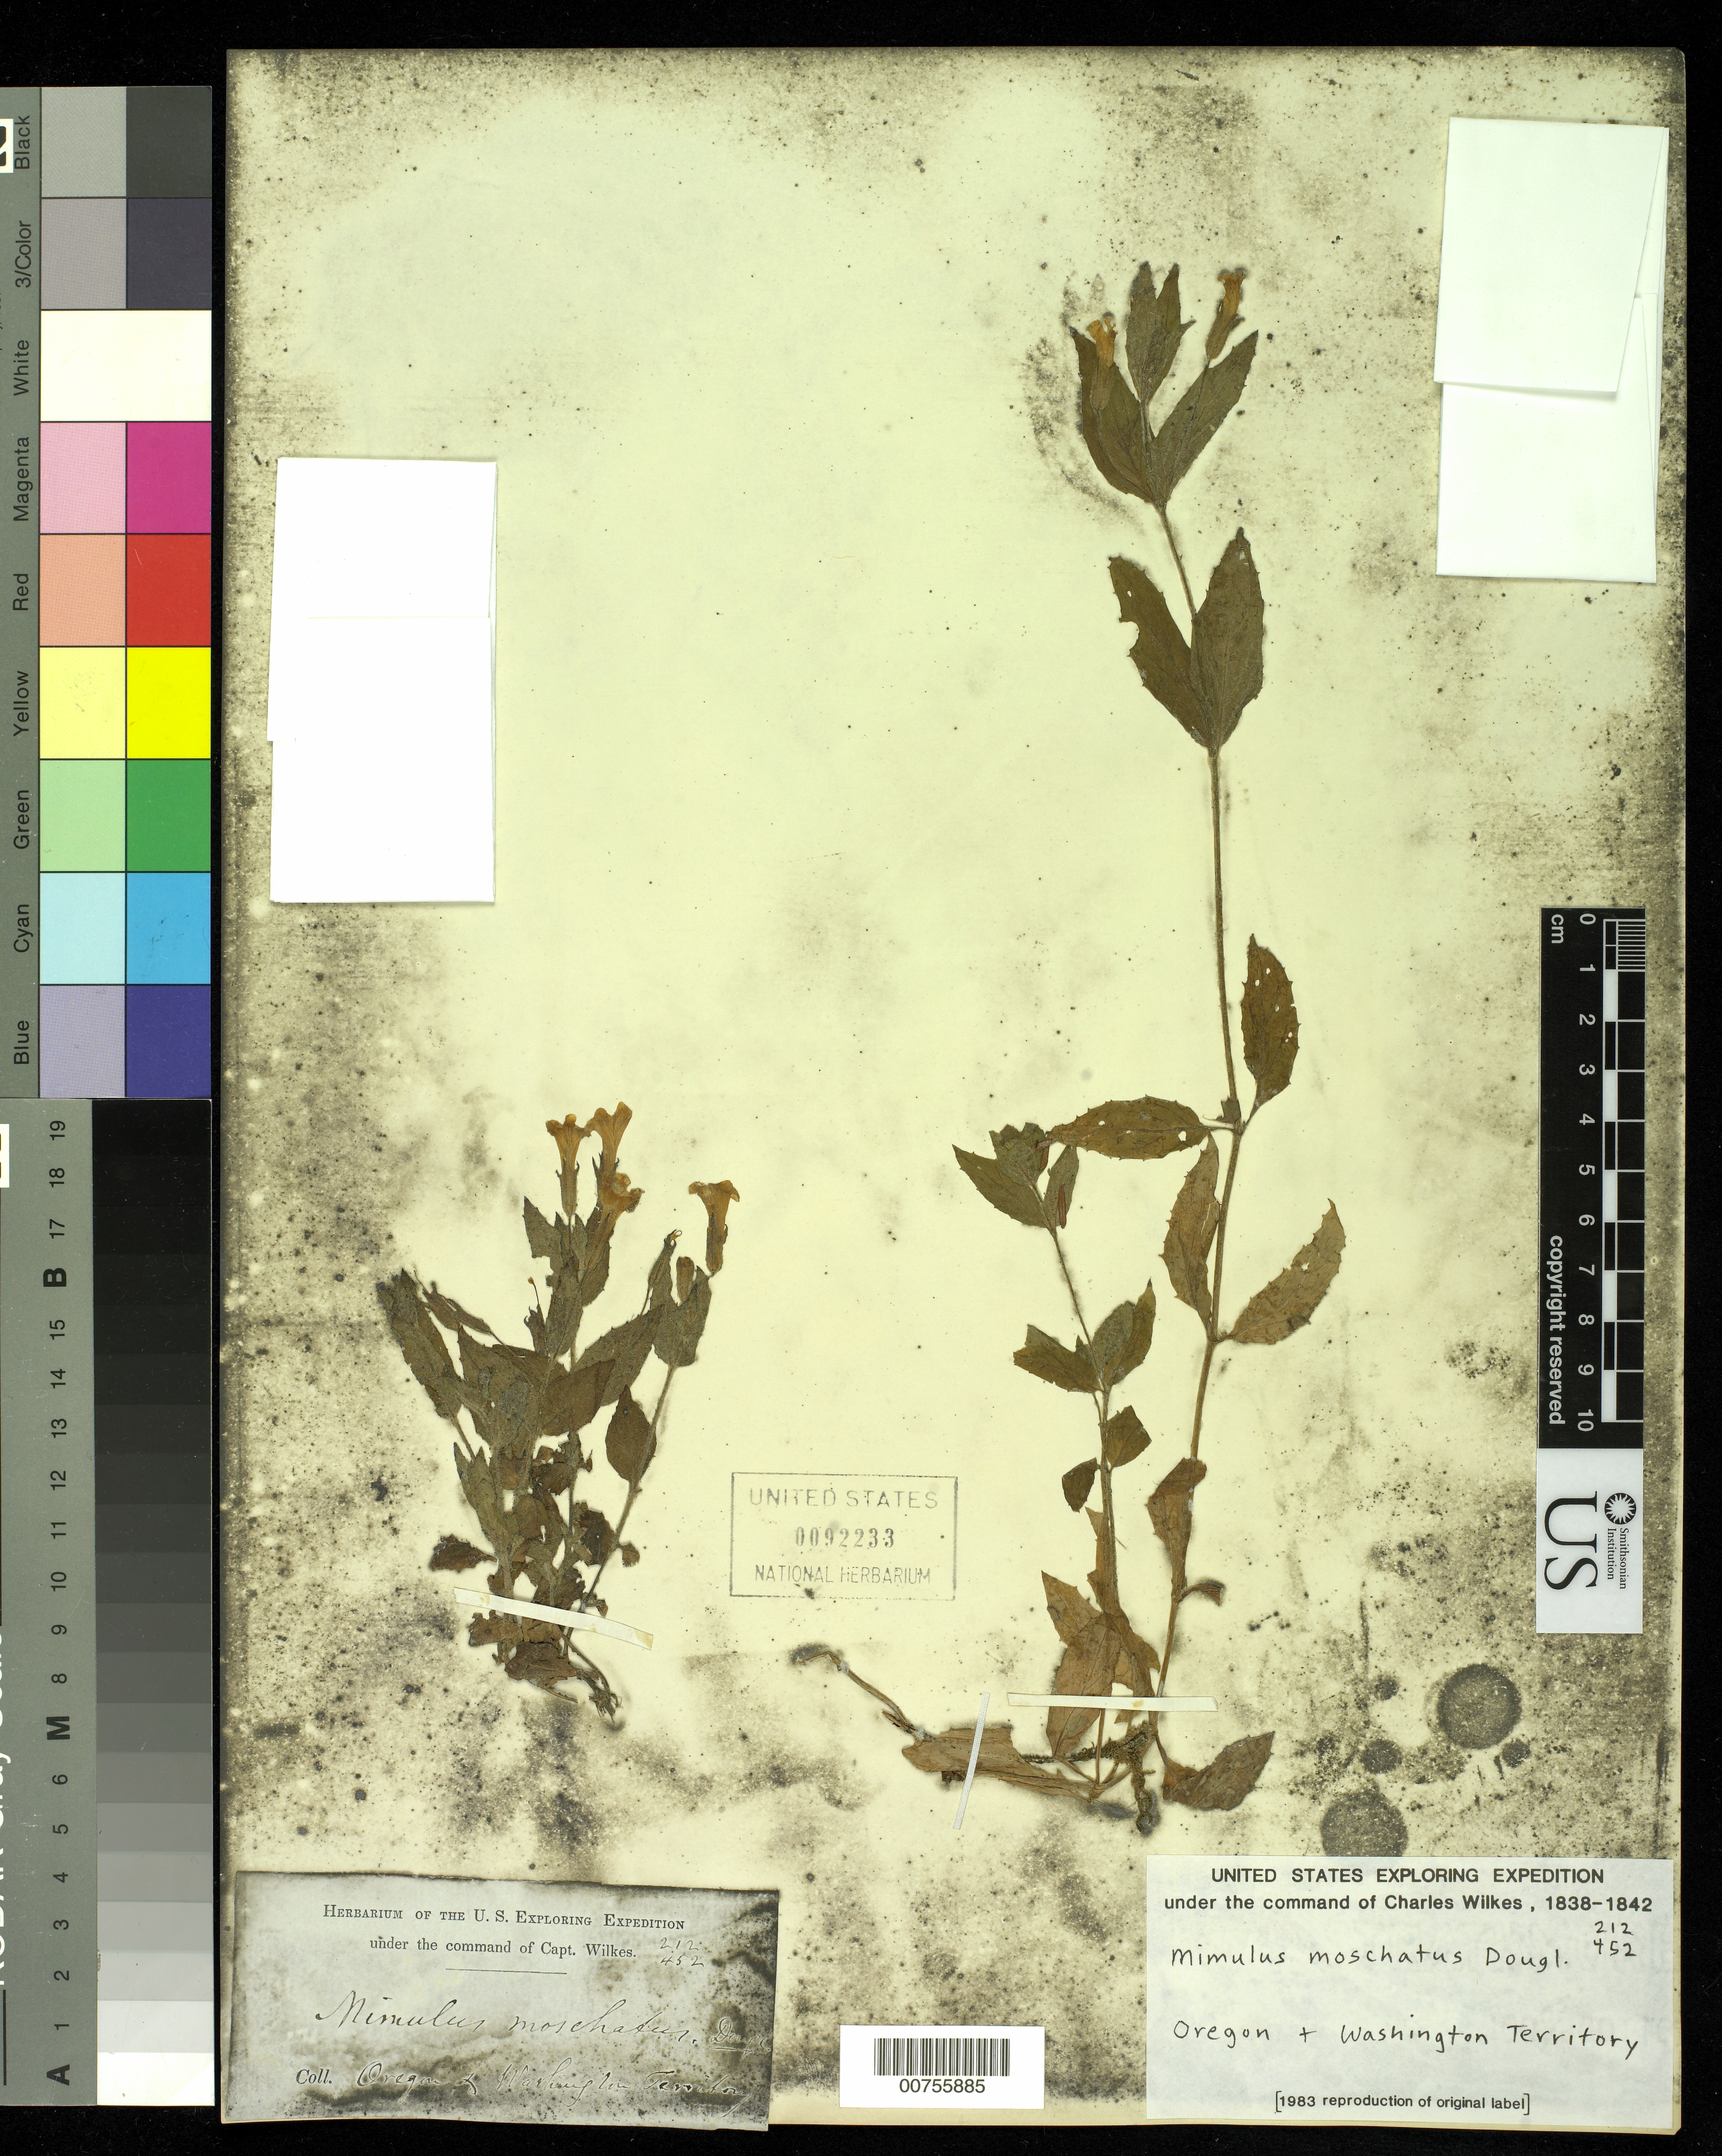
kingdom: Plantae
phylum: Tracheophyta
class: Magnoliopsida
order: Lamiales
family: Phrymaceae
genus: Mimulus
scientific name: Mimulus moschatus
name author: Douglas ex Lindl.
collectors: Wilkes Explor. Exped.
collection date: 1838/1842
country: United States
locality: Oregon & Washington Territory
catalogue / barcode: US 92233